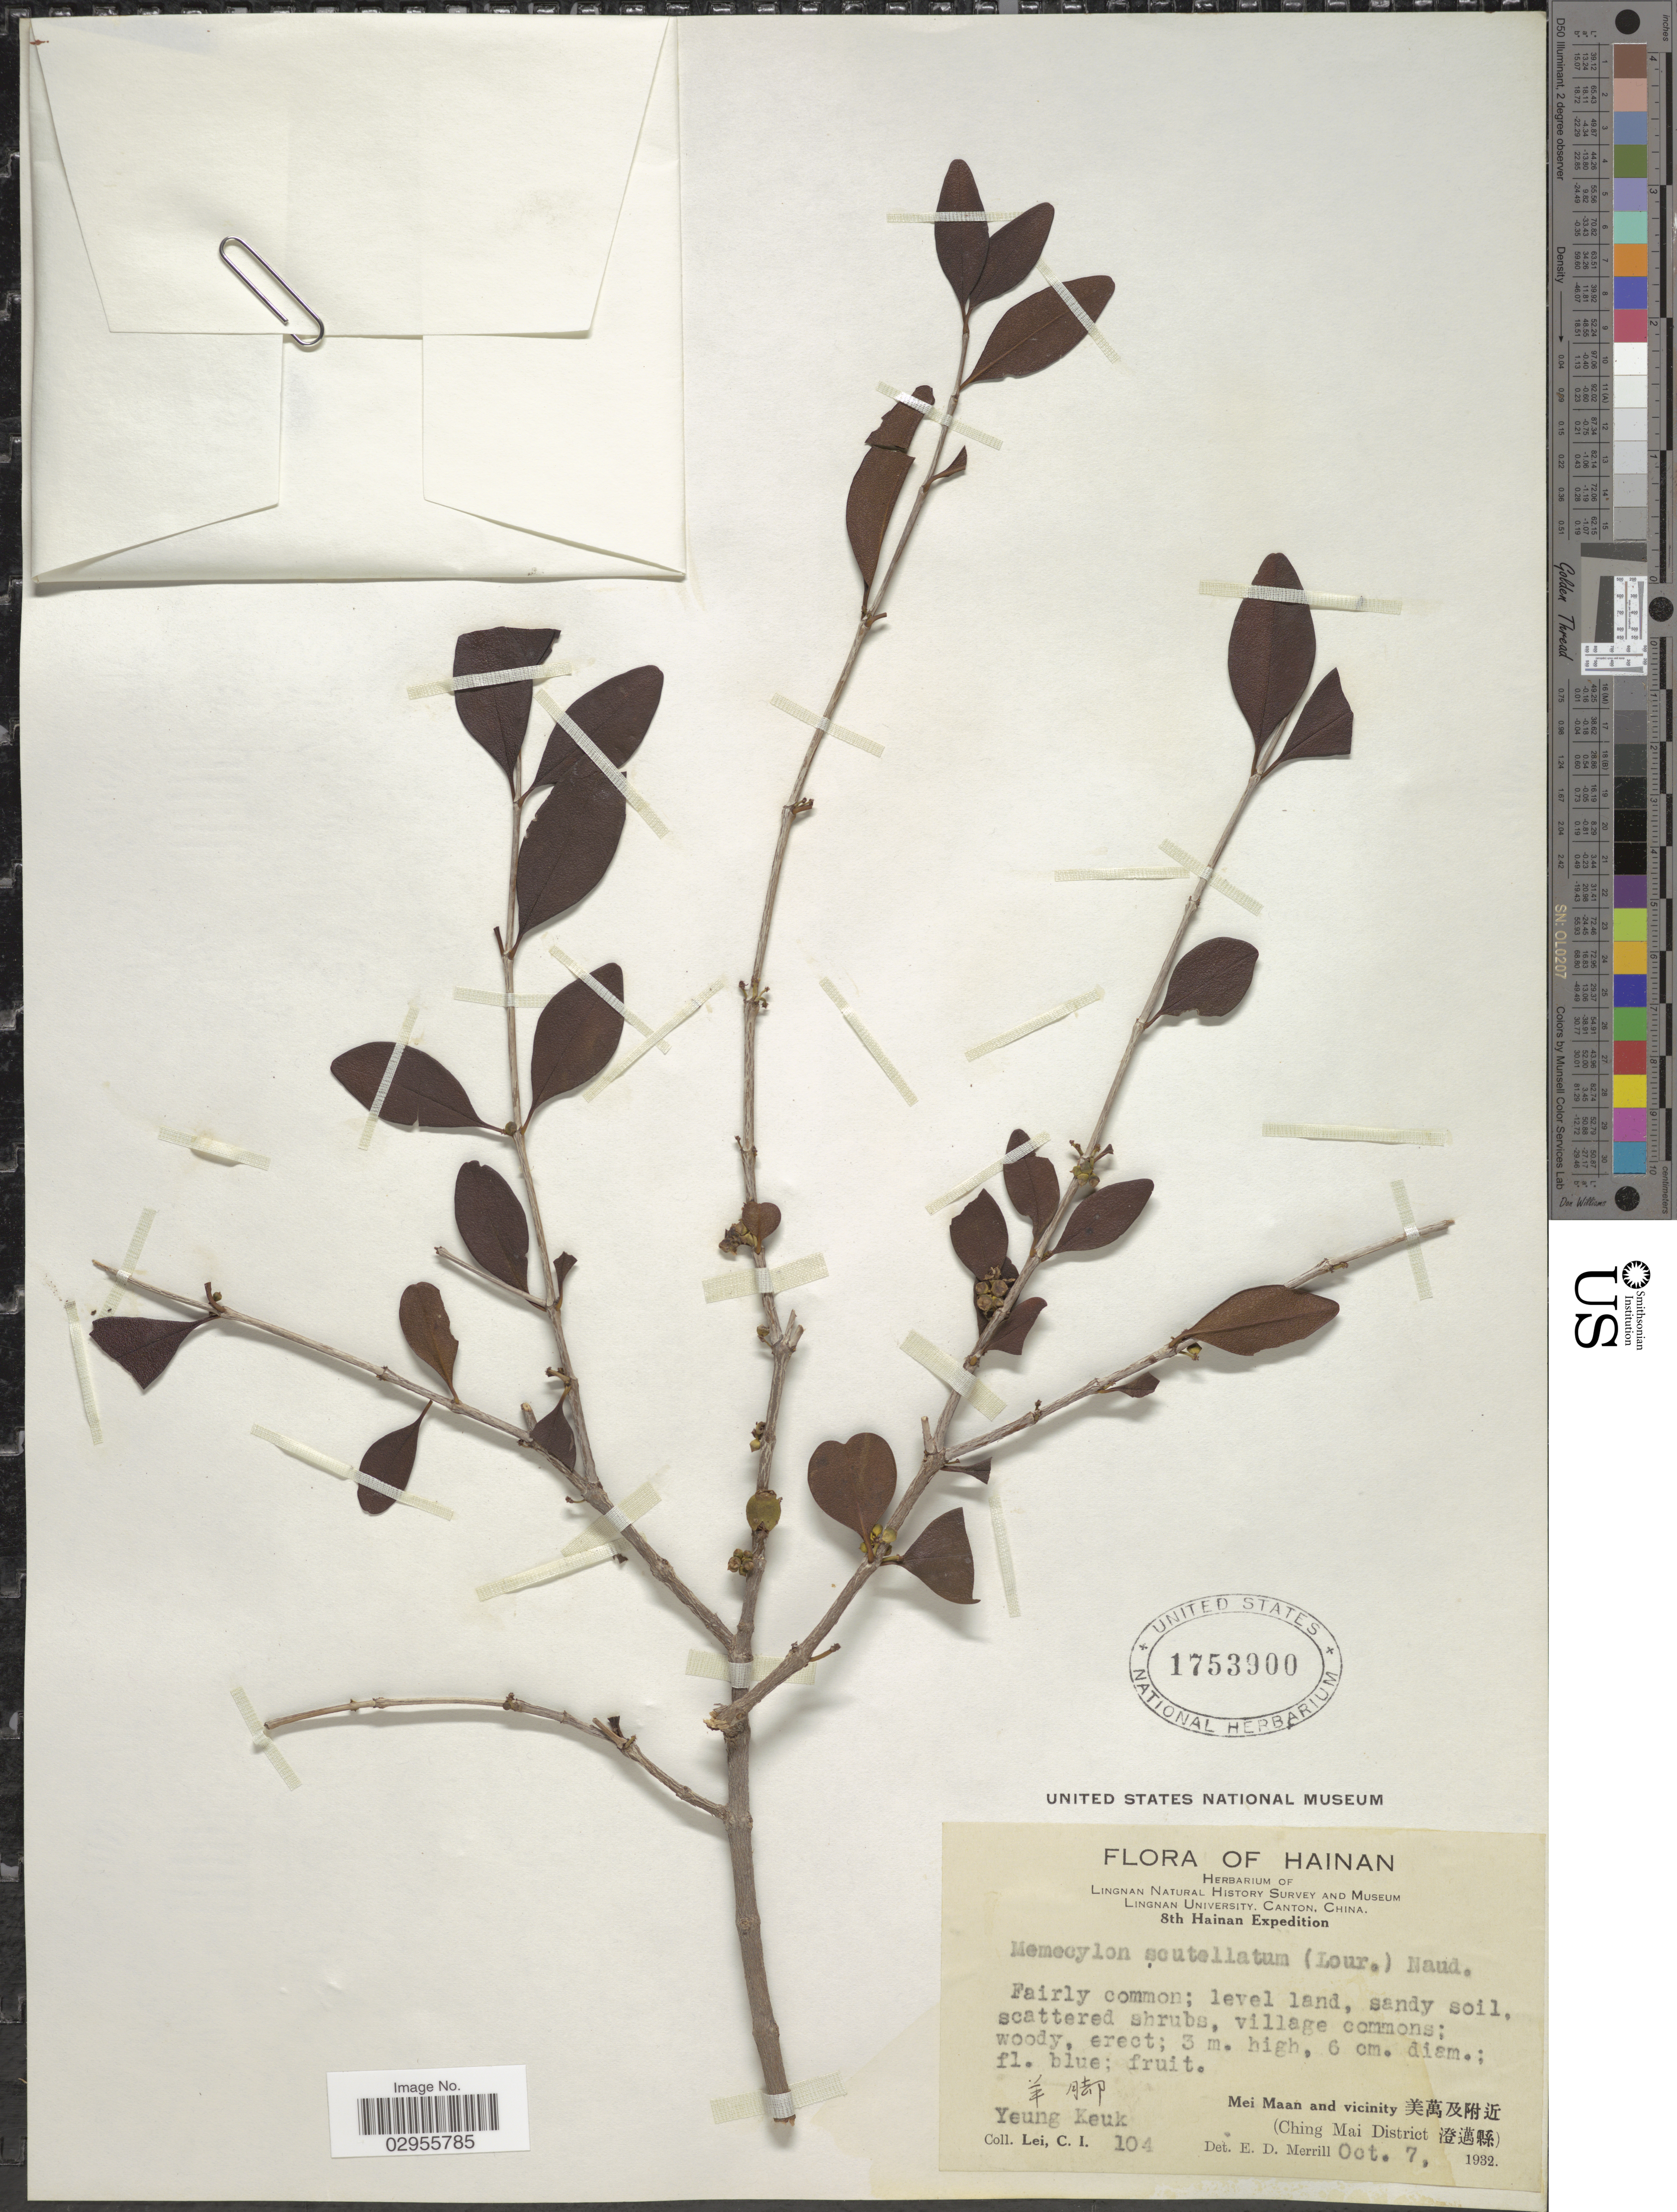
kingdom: Plantae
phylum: Tracheophyta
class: Magnoliopsida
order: Myrtales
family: Melastomataceae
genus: Memecylon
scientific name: Memecylon scutellatum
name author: (Lour.) Hook. & Arn.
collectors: C. I. Lei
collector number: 104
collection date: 1932-10-07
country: China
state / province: Hainan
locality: Mei Maan and vicinity (Ching Mai District), Yeung Keuk.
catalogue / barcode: US 1753900